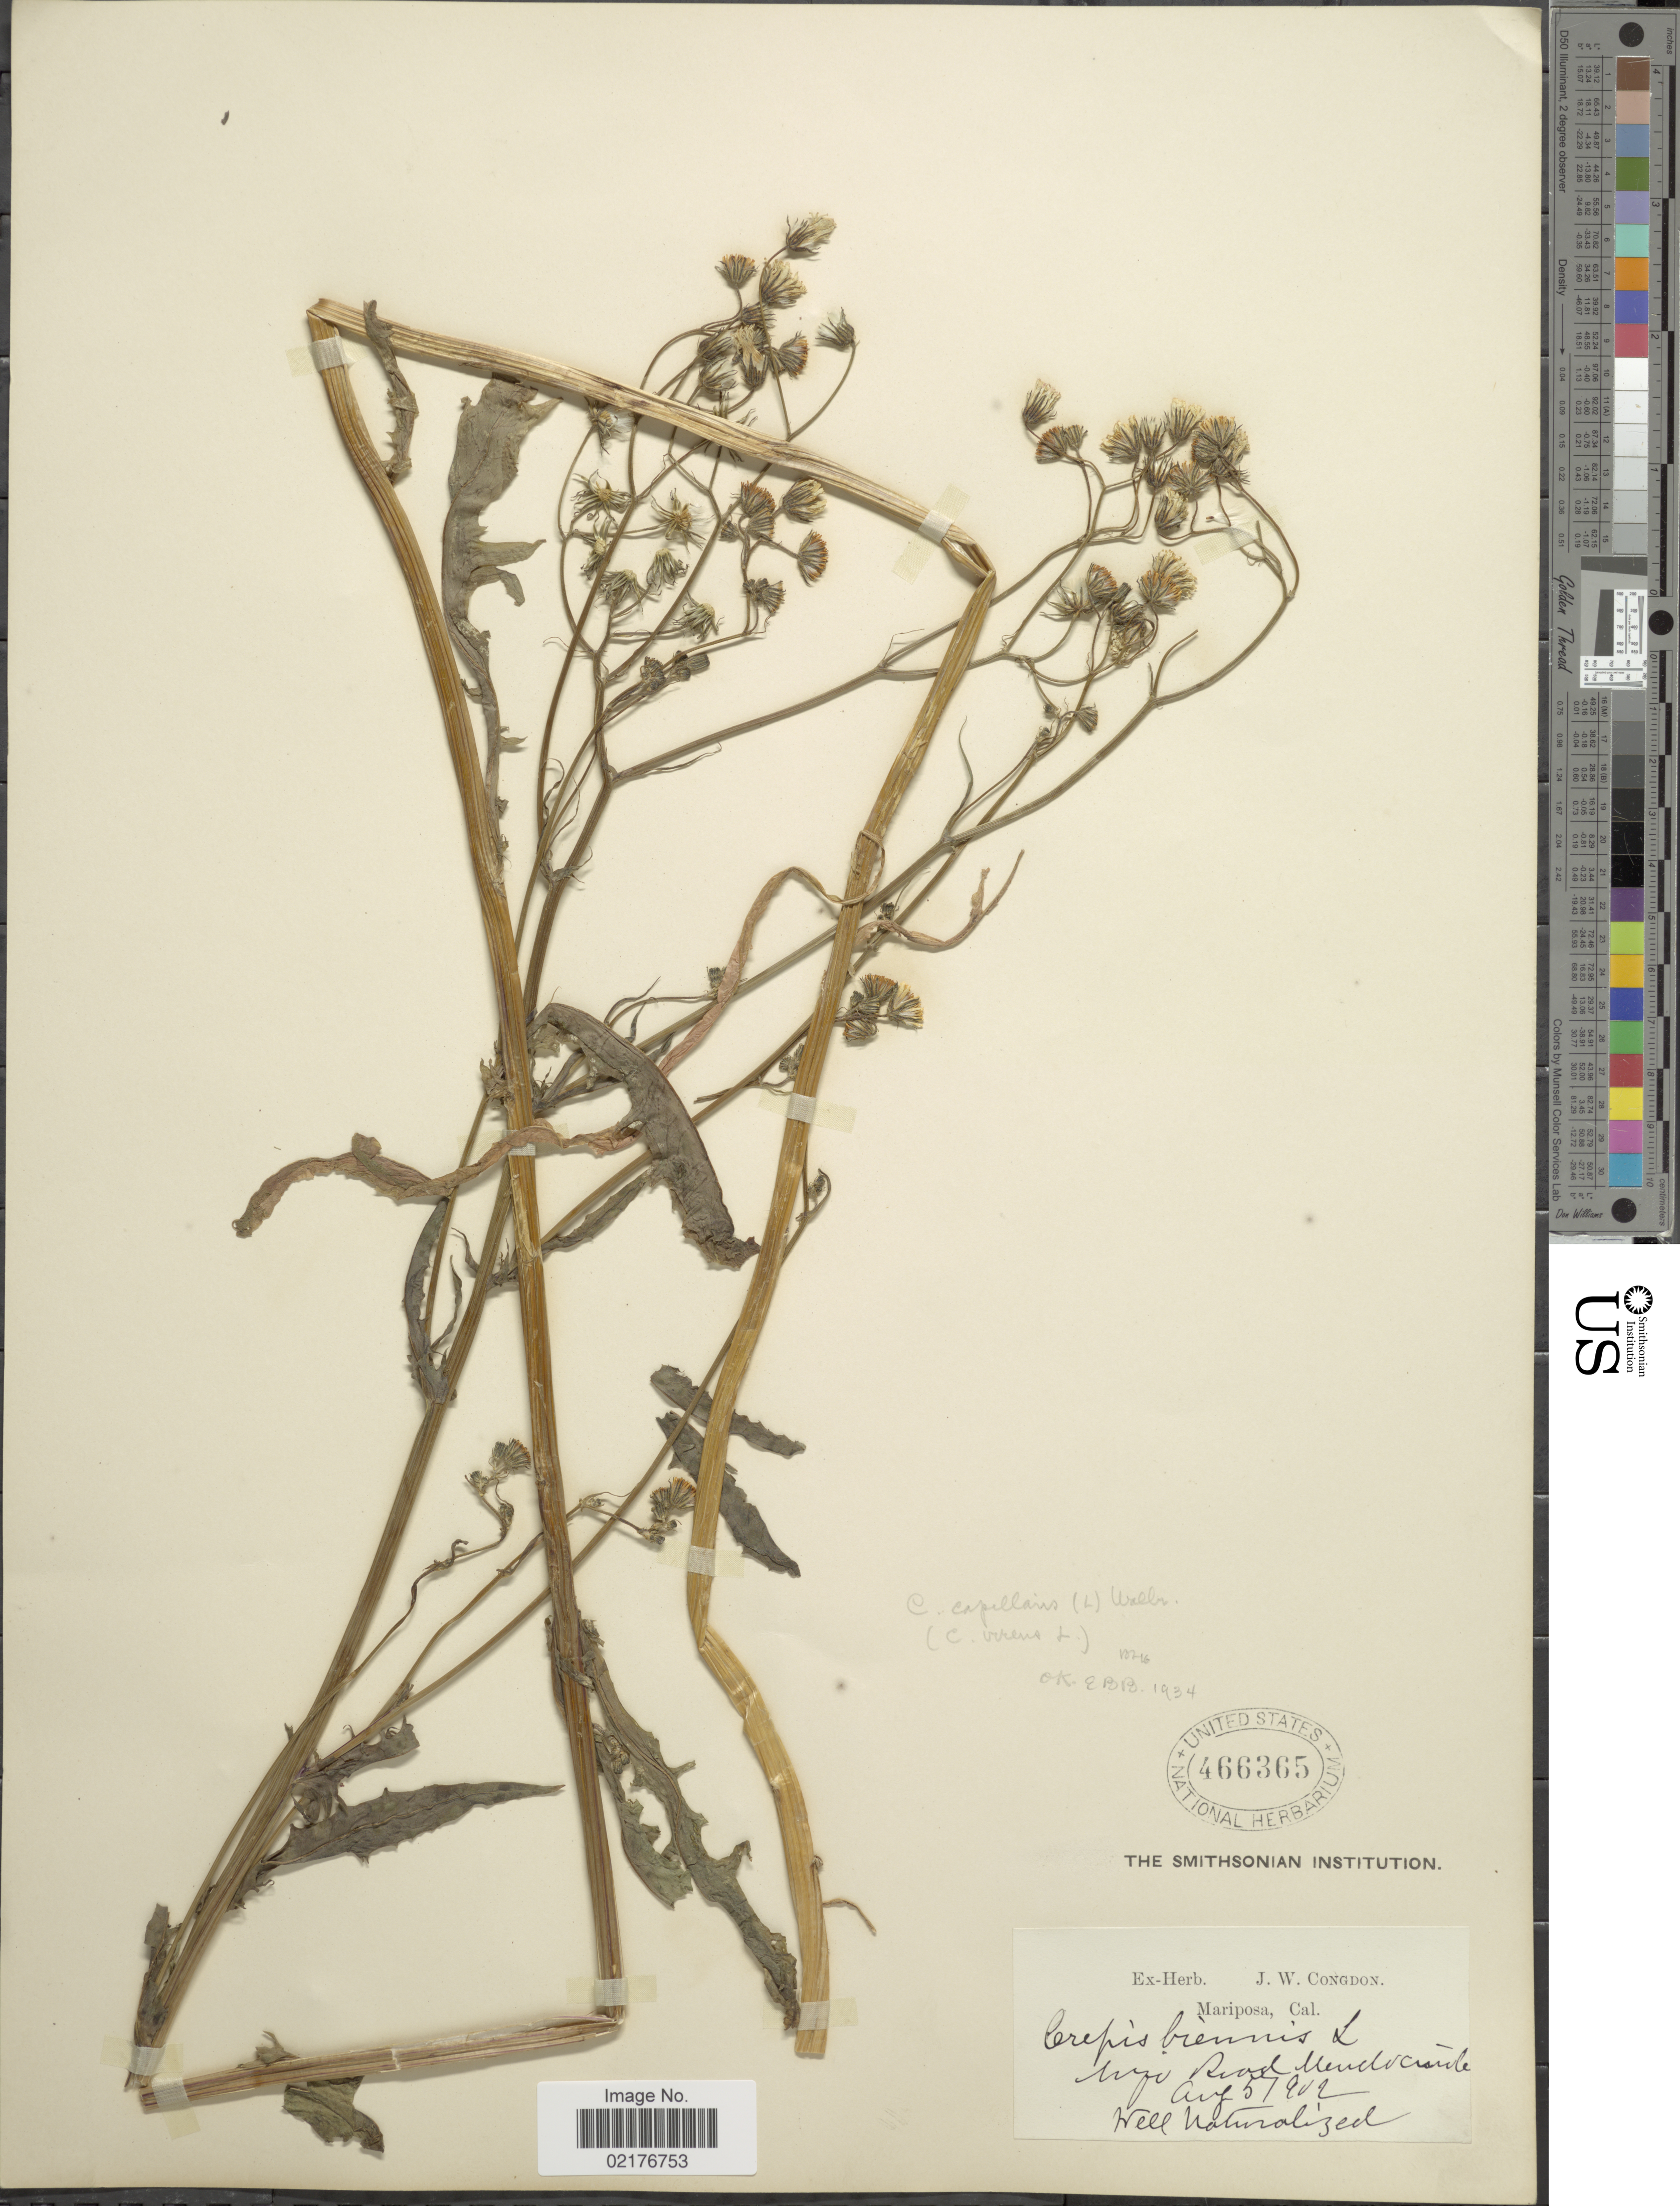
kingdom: Plantae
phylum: Tracheophyta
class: Magnoliopsida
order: Asterales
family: Asteraceae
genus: Crepis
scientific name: Crepis capillaris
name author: (L.) Wallr.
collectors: ex herb. J. W. Congdon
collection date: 1902-08-05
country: United States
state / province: California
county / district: Mendocino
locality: Bragg Road Mendocino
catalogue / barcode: US 466365